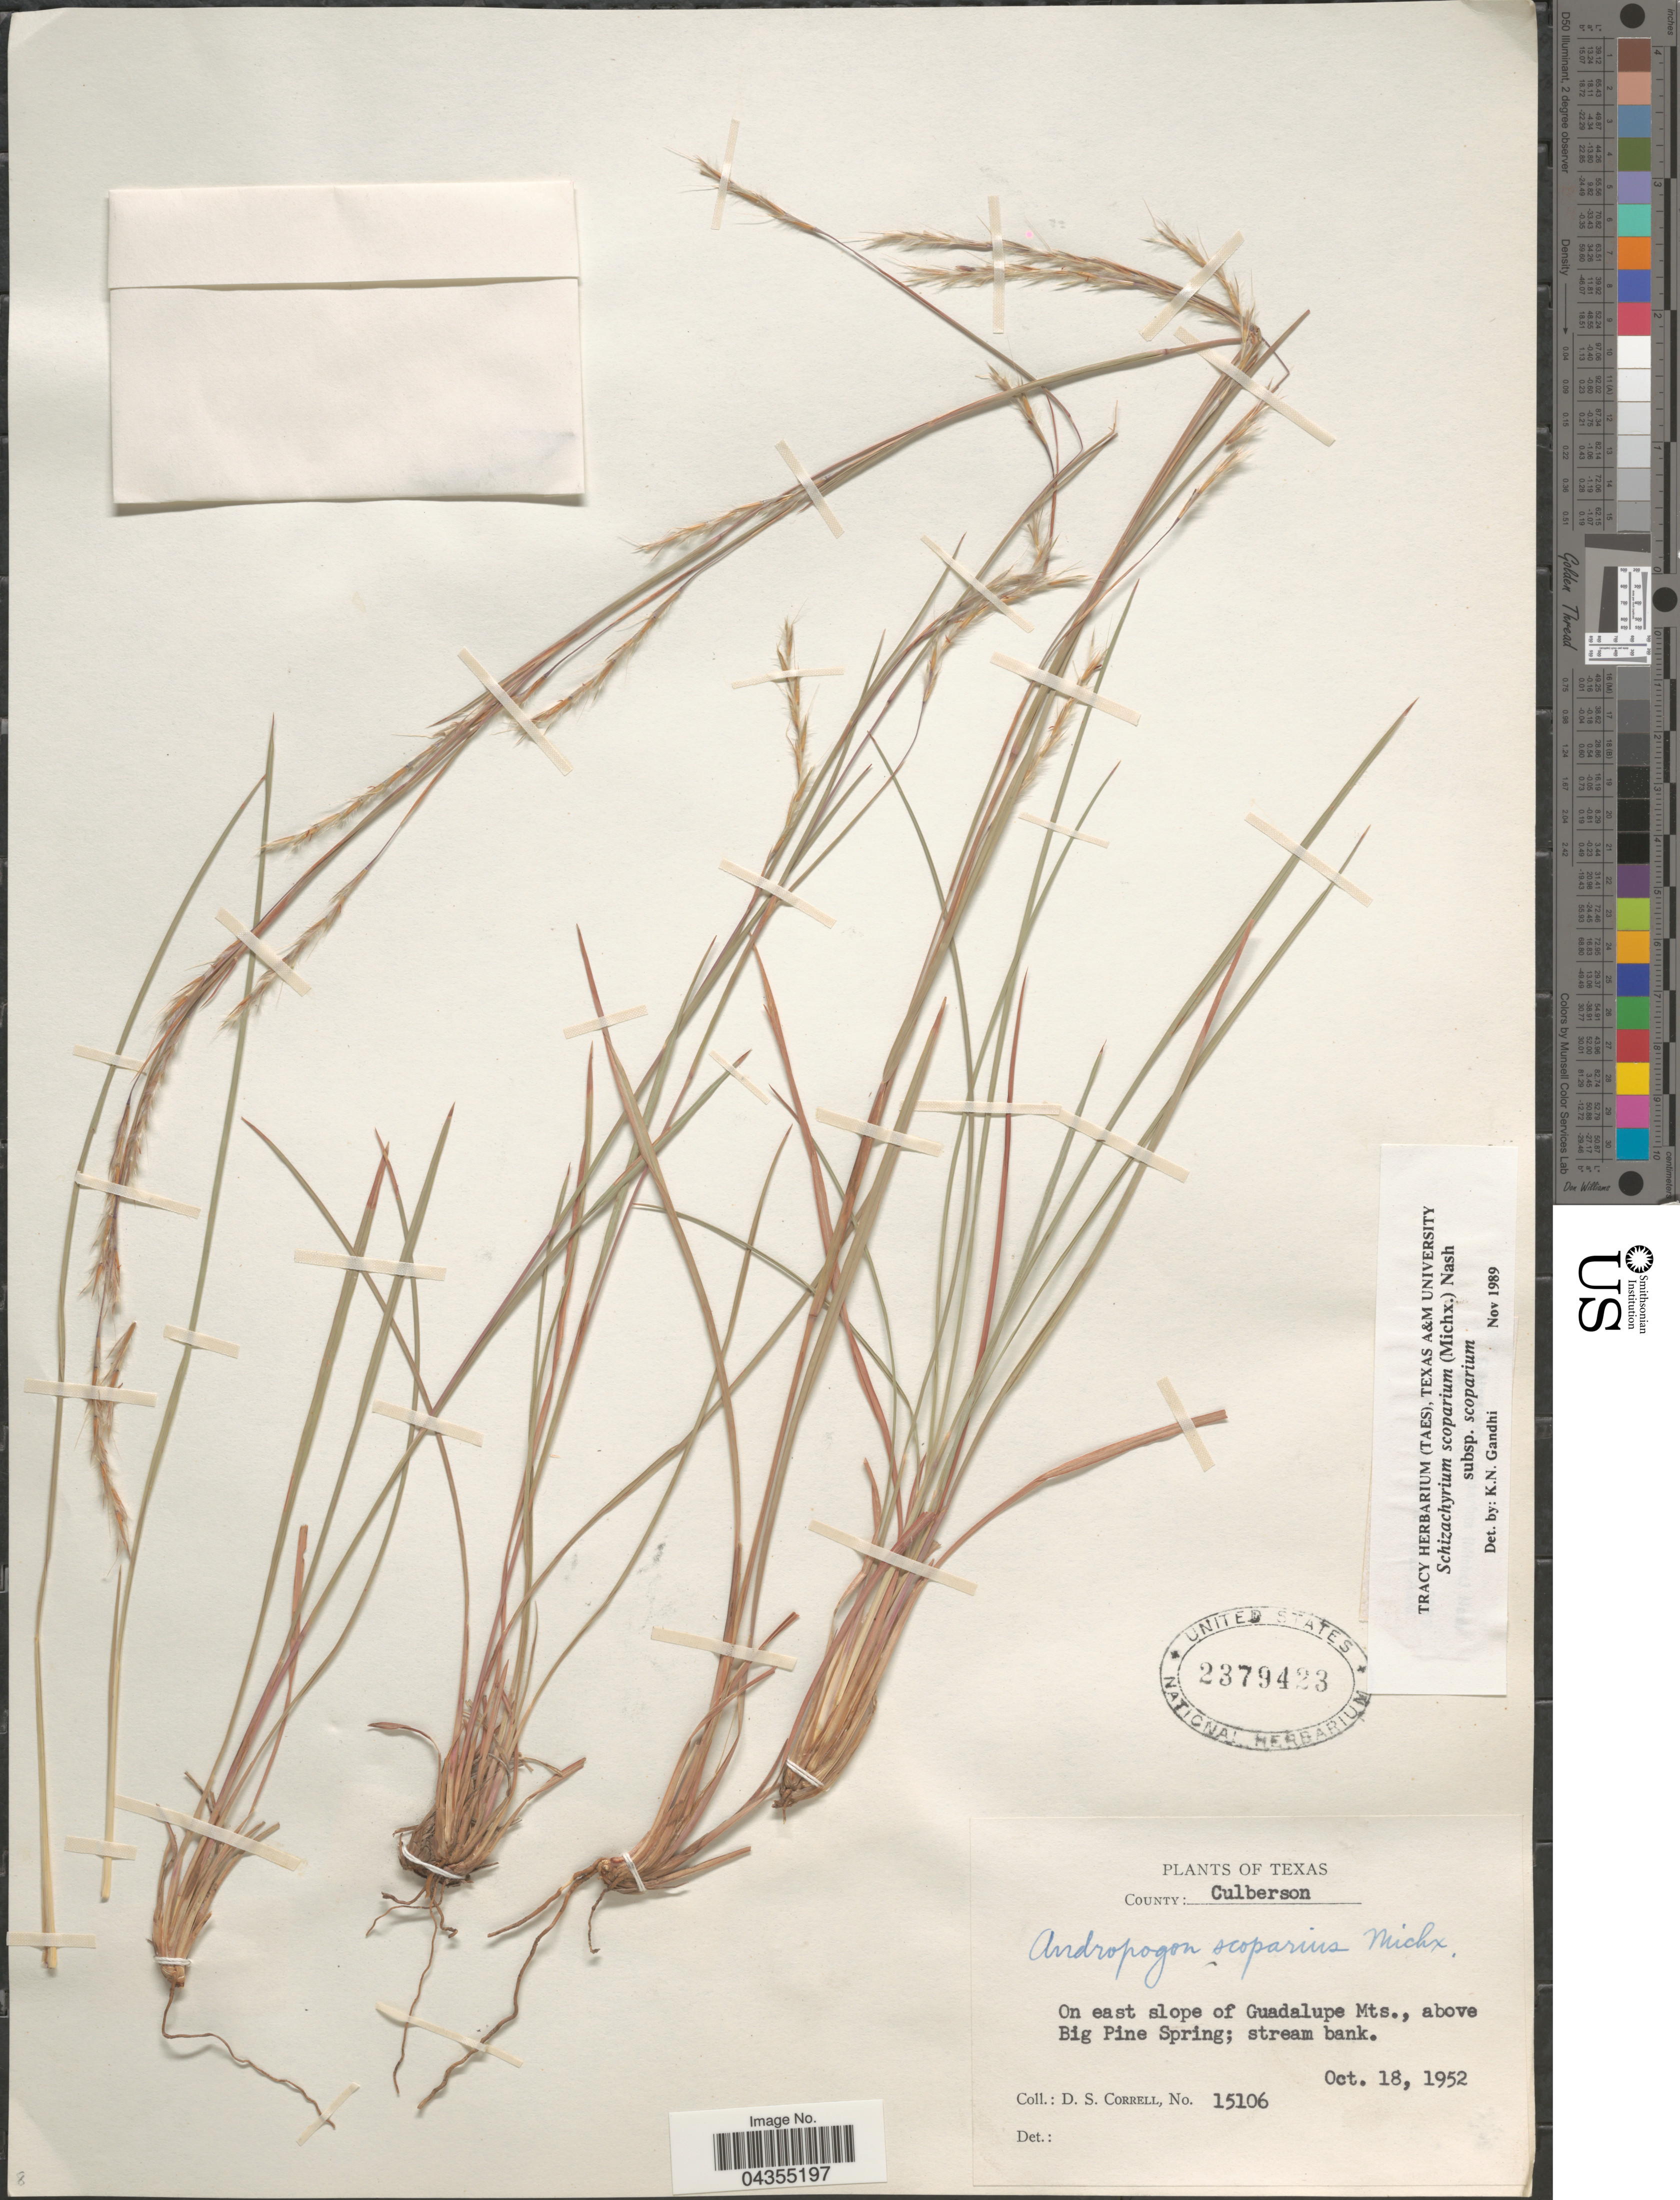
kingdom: Plantae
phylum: Tracheophyta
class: Liliopsida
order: Poales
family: Poaceae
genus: Schizachyrium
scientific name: Schizachyrium scoparium var. scoparium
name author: (Michx.) Nash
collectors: D. S. Correll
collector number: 15106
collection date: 1952-10-18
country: United States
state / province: Texas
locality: County: Culberson. On east slope of Guadalupe Mts., above Big Pine Spring.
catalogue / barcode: US 2379423